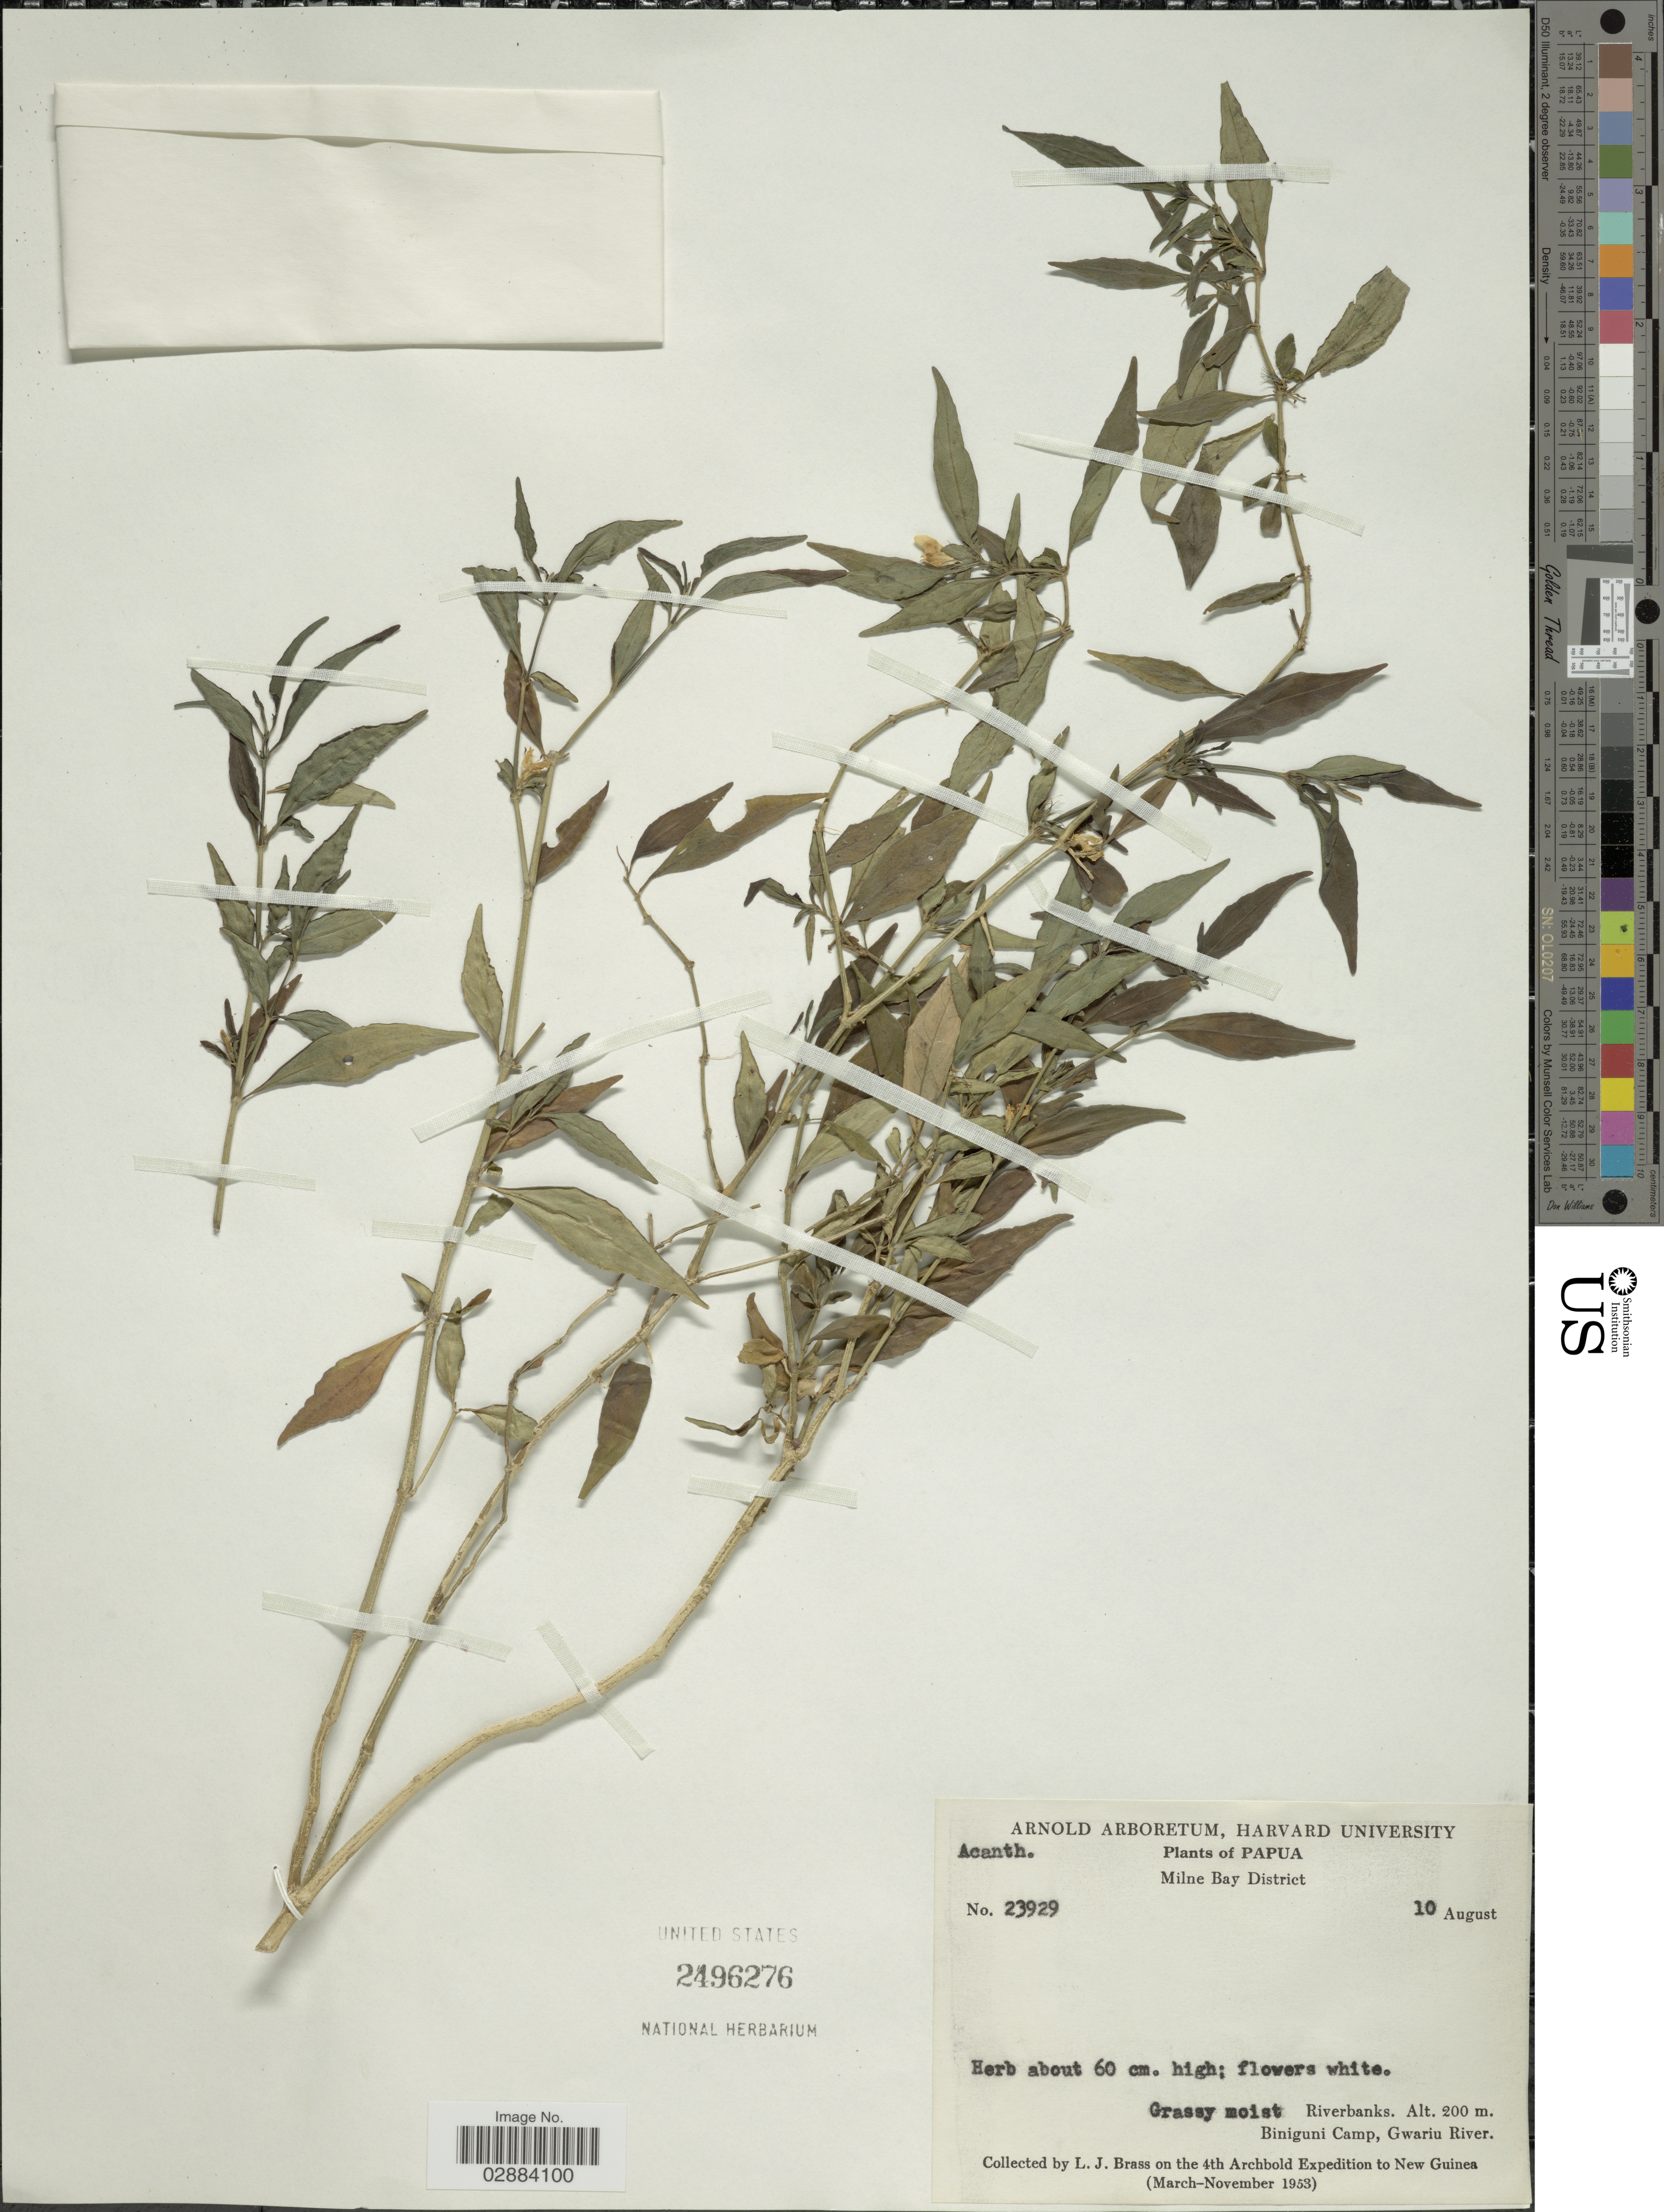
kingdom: Plantae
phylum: Tracheophyta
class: Magnoliopsida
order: Lamiales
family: Acanthaceae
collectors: L. J. Brass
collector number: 23929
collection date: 1953-08-10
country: Papua New Guinea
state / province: Milne Bay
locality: Papua. Milne Bay District. Grassy moist Riverbanks. Biniguni Camp, Gwariu River.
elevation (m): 200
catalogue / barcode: US 2496276